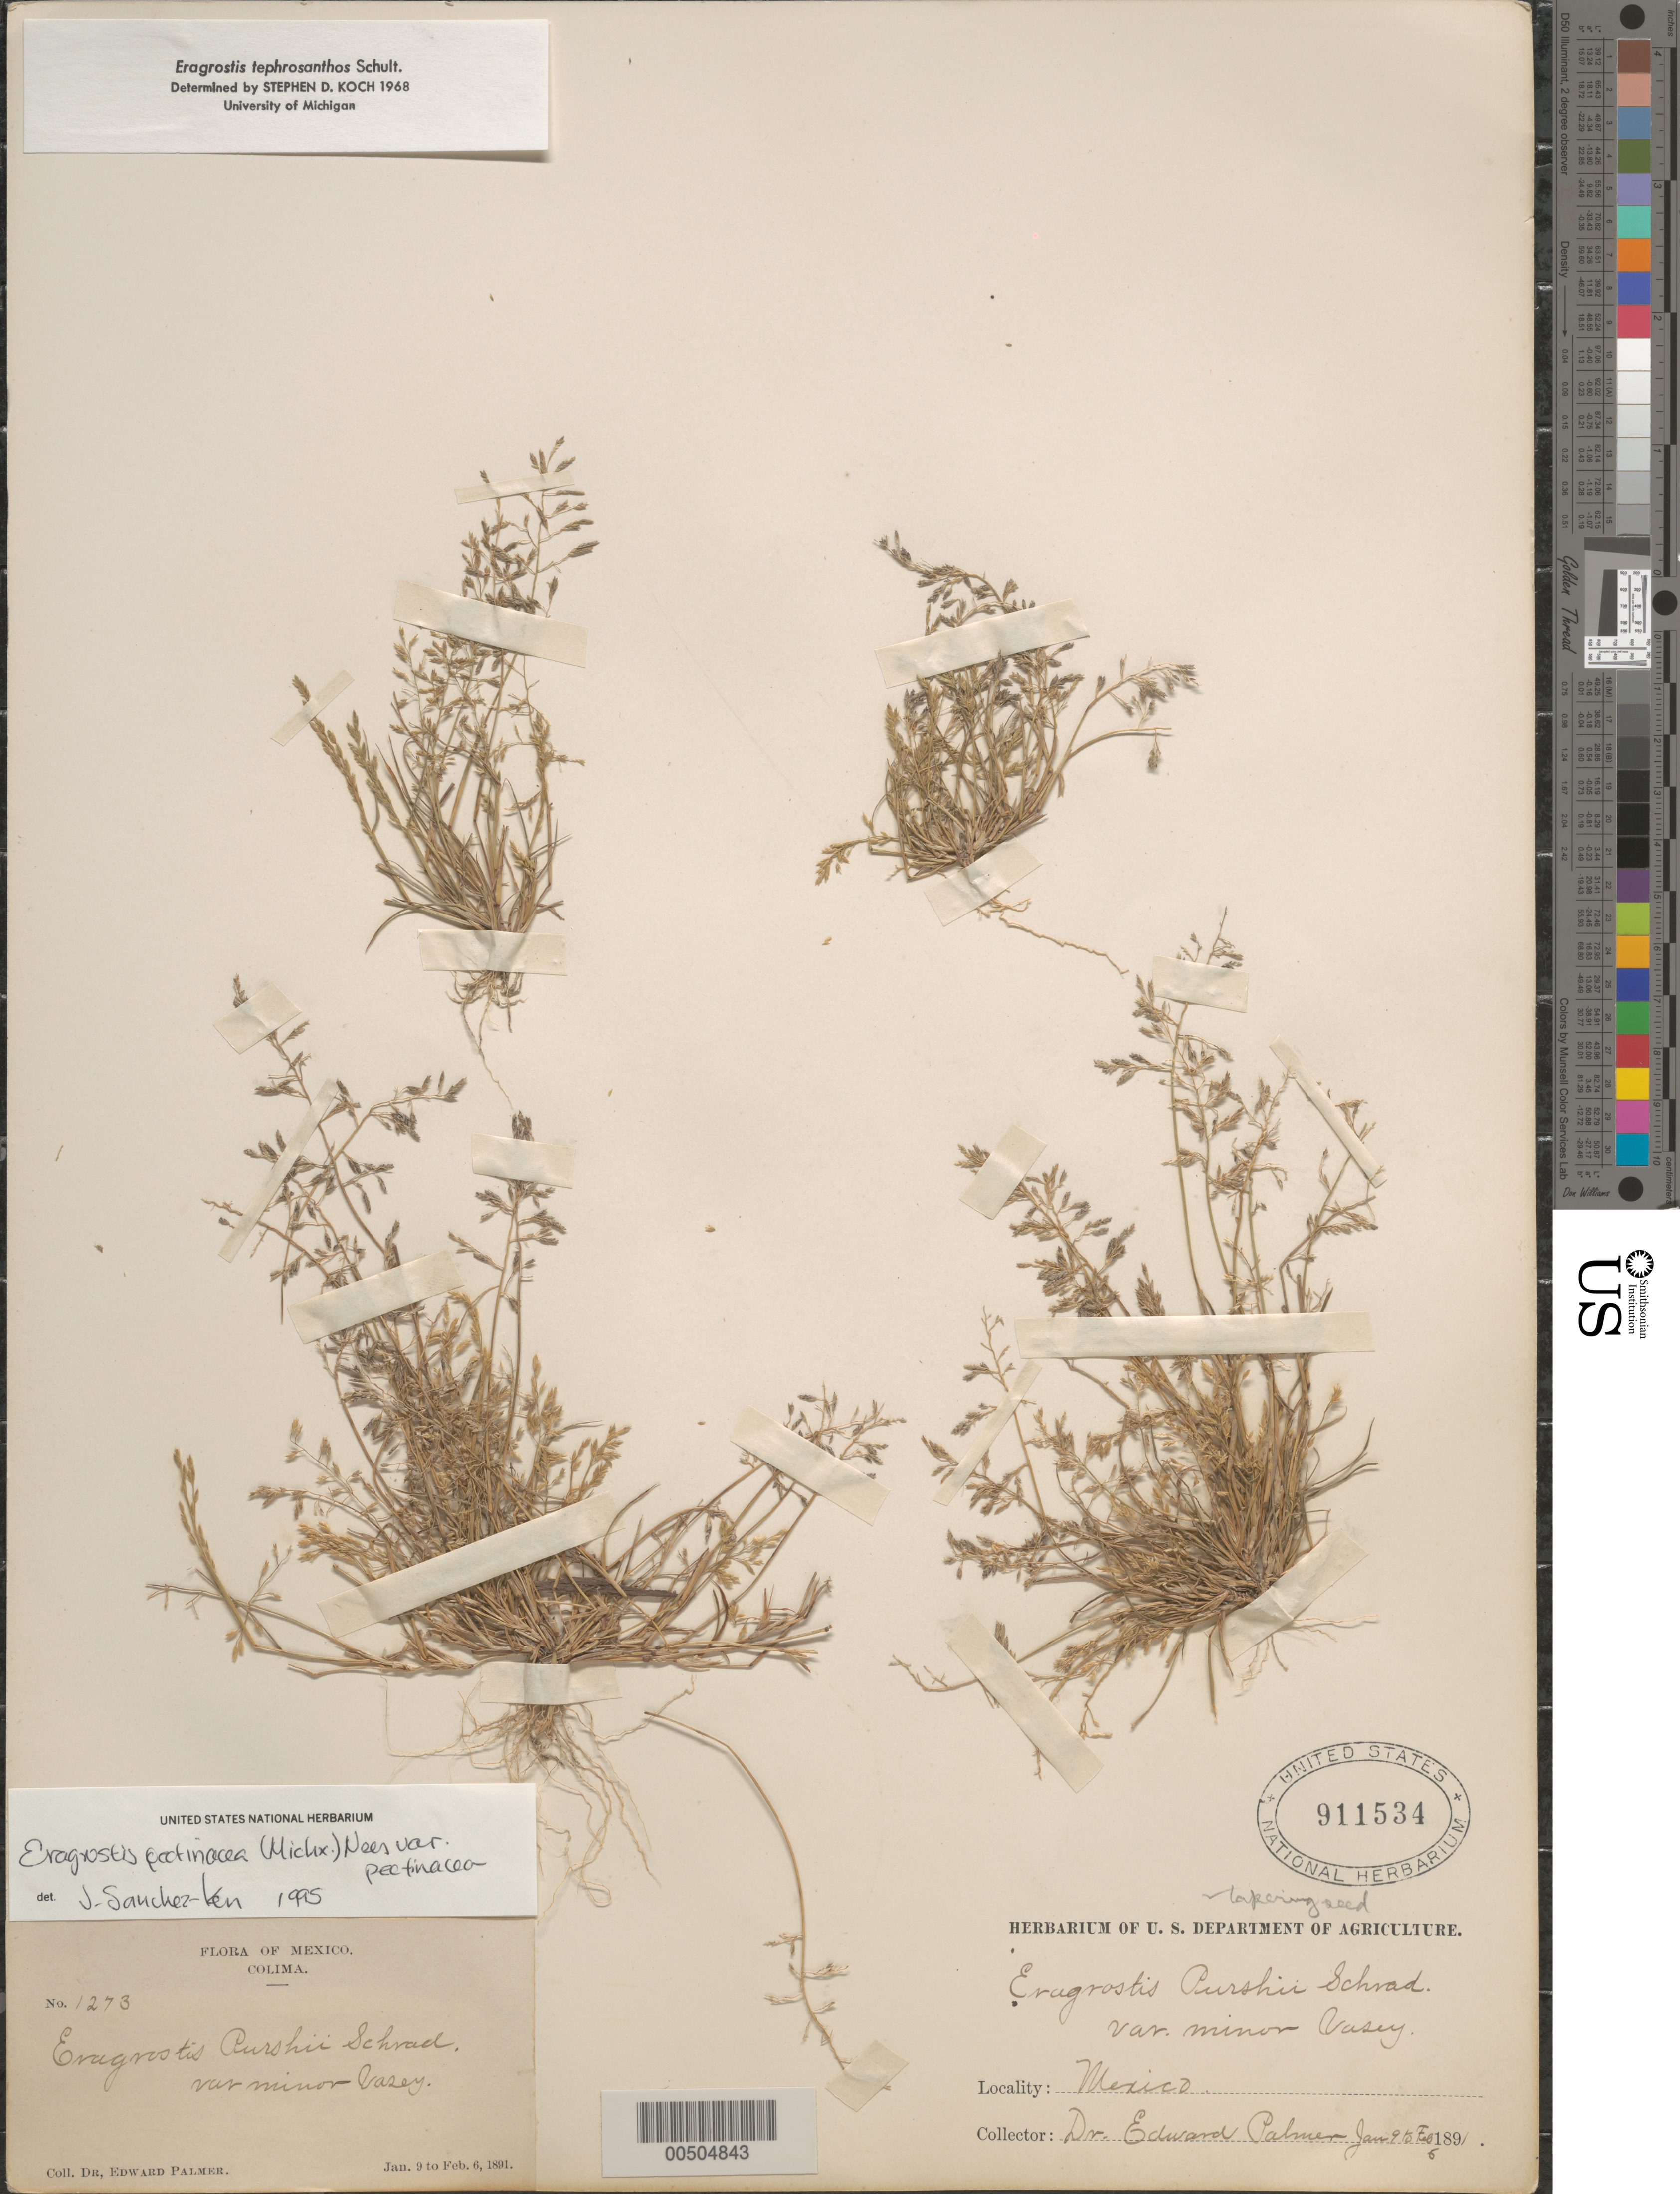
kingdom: Plantae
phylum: Tracheophyta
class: Liliopsida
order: Poales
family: Poaceae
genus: Eragrostis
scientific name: Eragrostis pectinacea var. pectinacea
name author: (Michx.) Nees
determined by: Sánchez-Ken, J. G.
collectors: E. Palmer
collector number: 1273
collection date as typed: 9 Jan 1891 to 6 Feb 1891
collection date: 1891-01-09/1891-02-06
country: Mexico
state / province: Colima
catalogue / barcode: US 911534